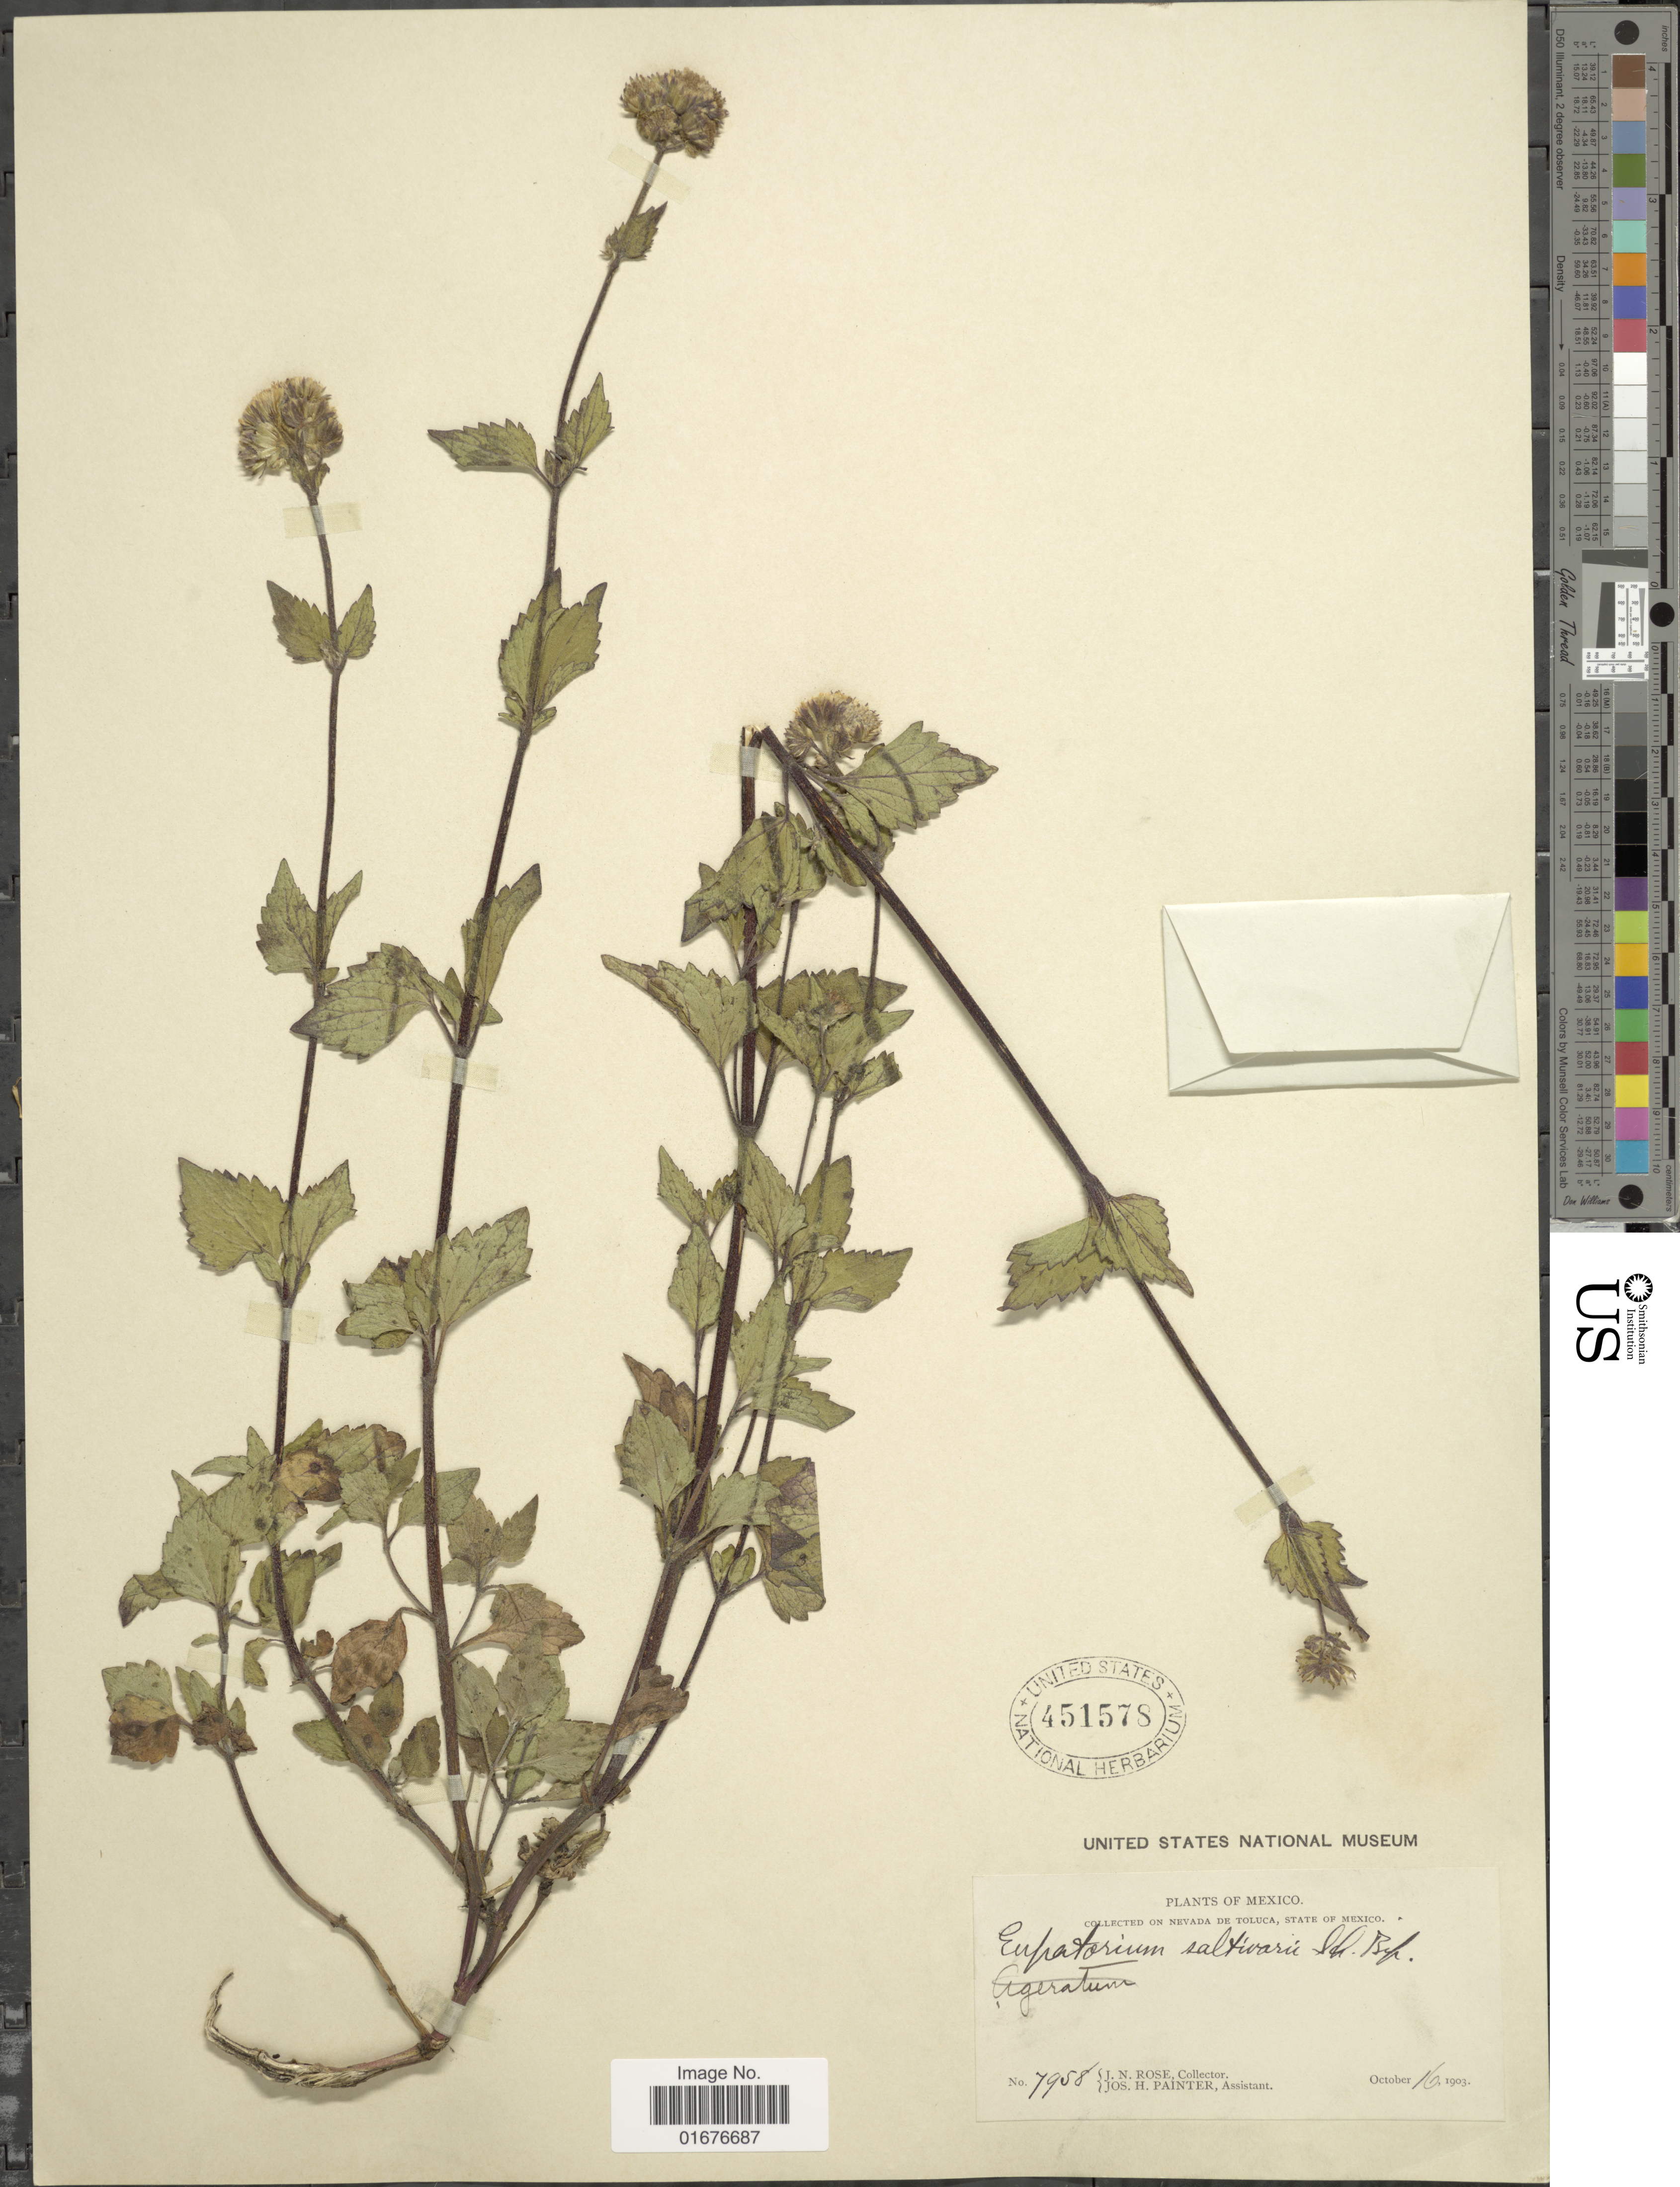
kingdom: Plantae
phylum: Tracheophyta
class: Magnoliopsida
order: Asterales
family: Asteraceae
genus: Ageratina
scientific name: Ageratina prunellaefolia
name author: (Kunth) R.M. King & H. Rob.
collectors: J. N. Rose & J. H. Painter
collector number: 7958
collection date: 1903-10-16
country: Mexico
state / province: México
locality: Nevada de Toluca, State of Mexico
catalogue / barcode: US 451578